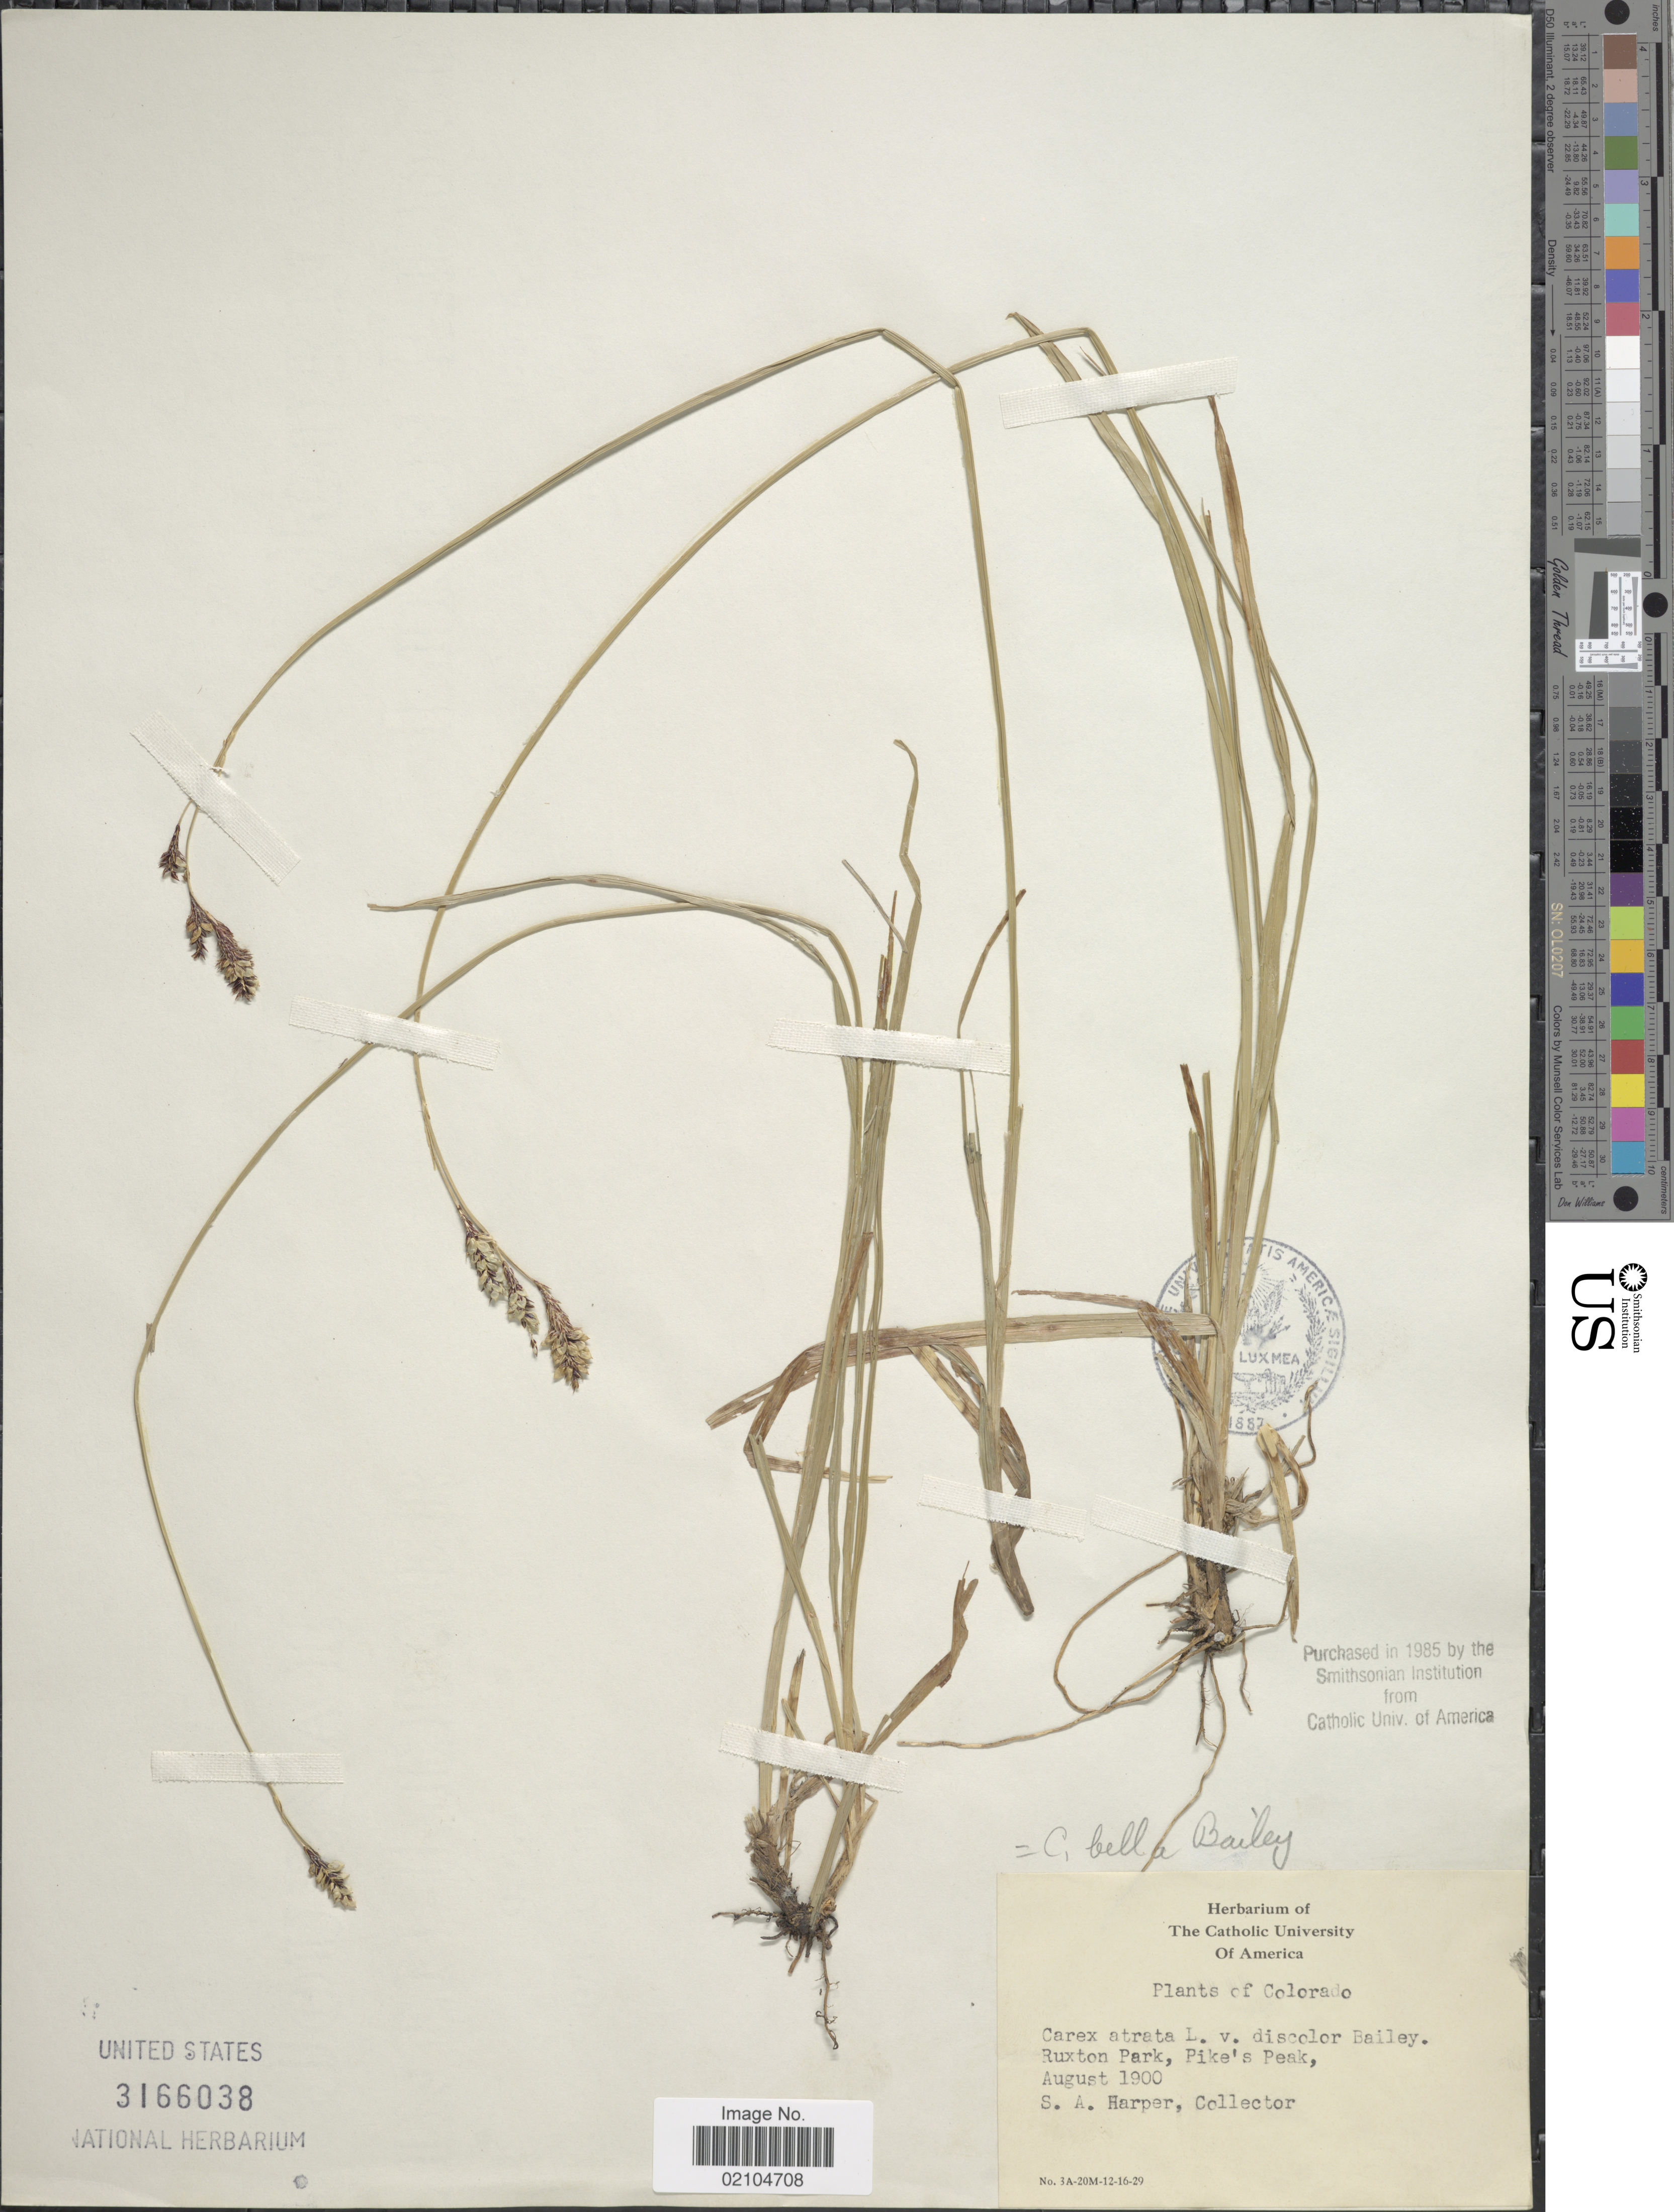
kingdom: Plantae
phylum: Tracheophyta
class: Liliopsida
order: Poales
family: Cyperaceae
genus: Carex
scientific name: Carex bella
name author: L.H. Bailey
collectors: S. A. Harper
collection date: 1900-08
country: United States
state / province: Colorado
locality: Ruxton Park, Pike's Peak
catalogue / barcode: US 3166038